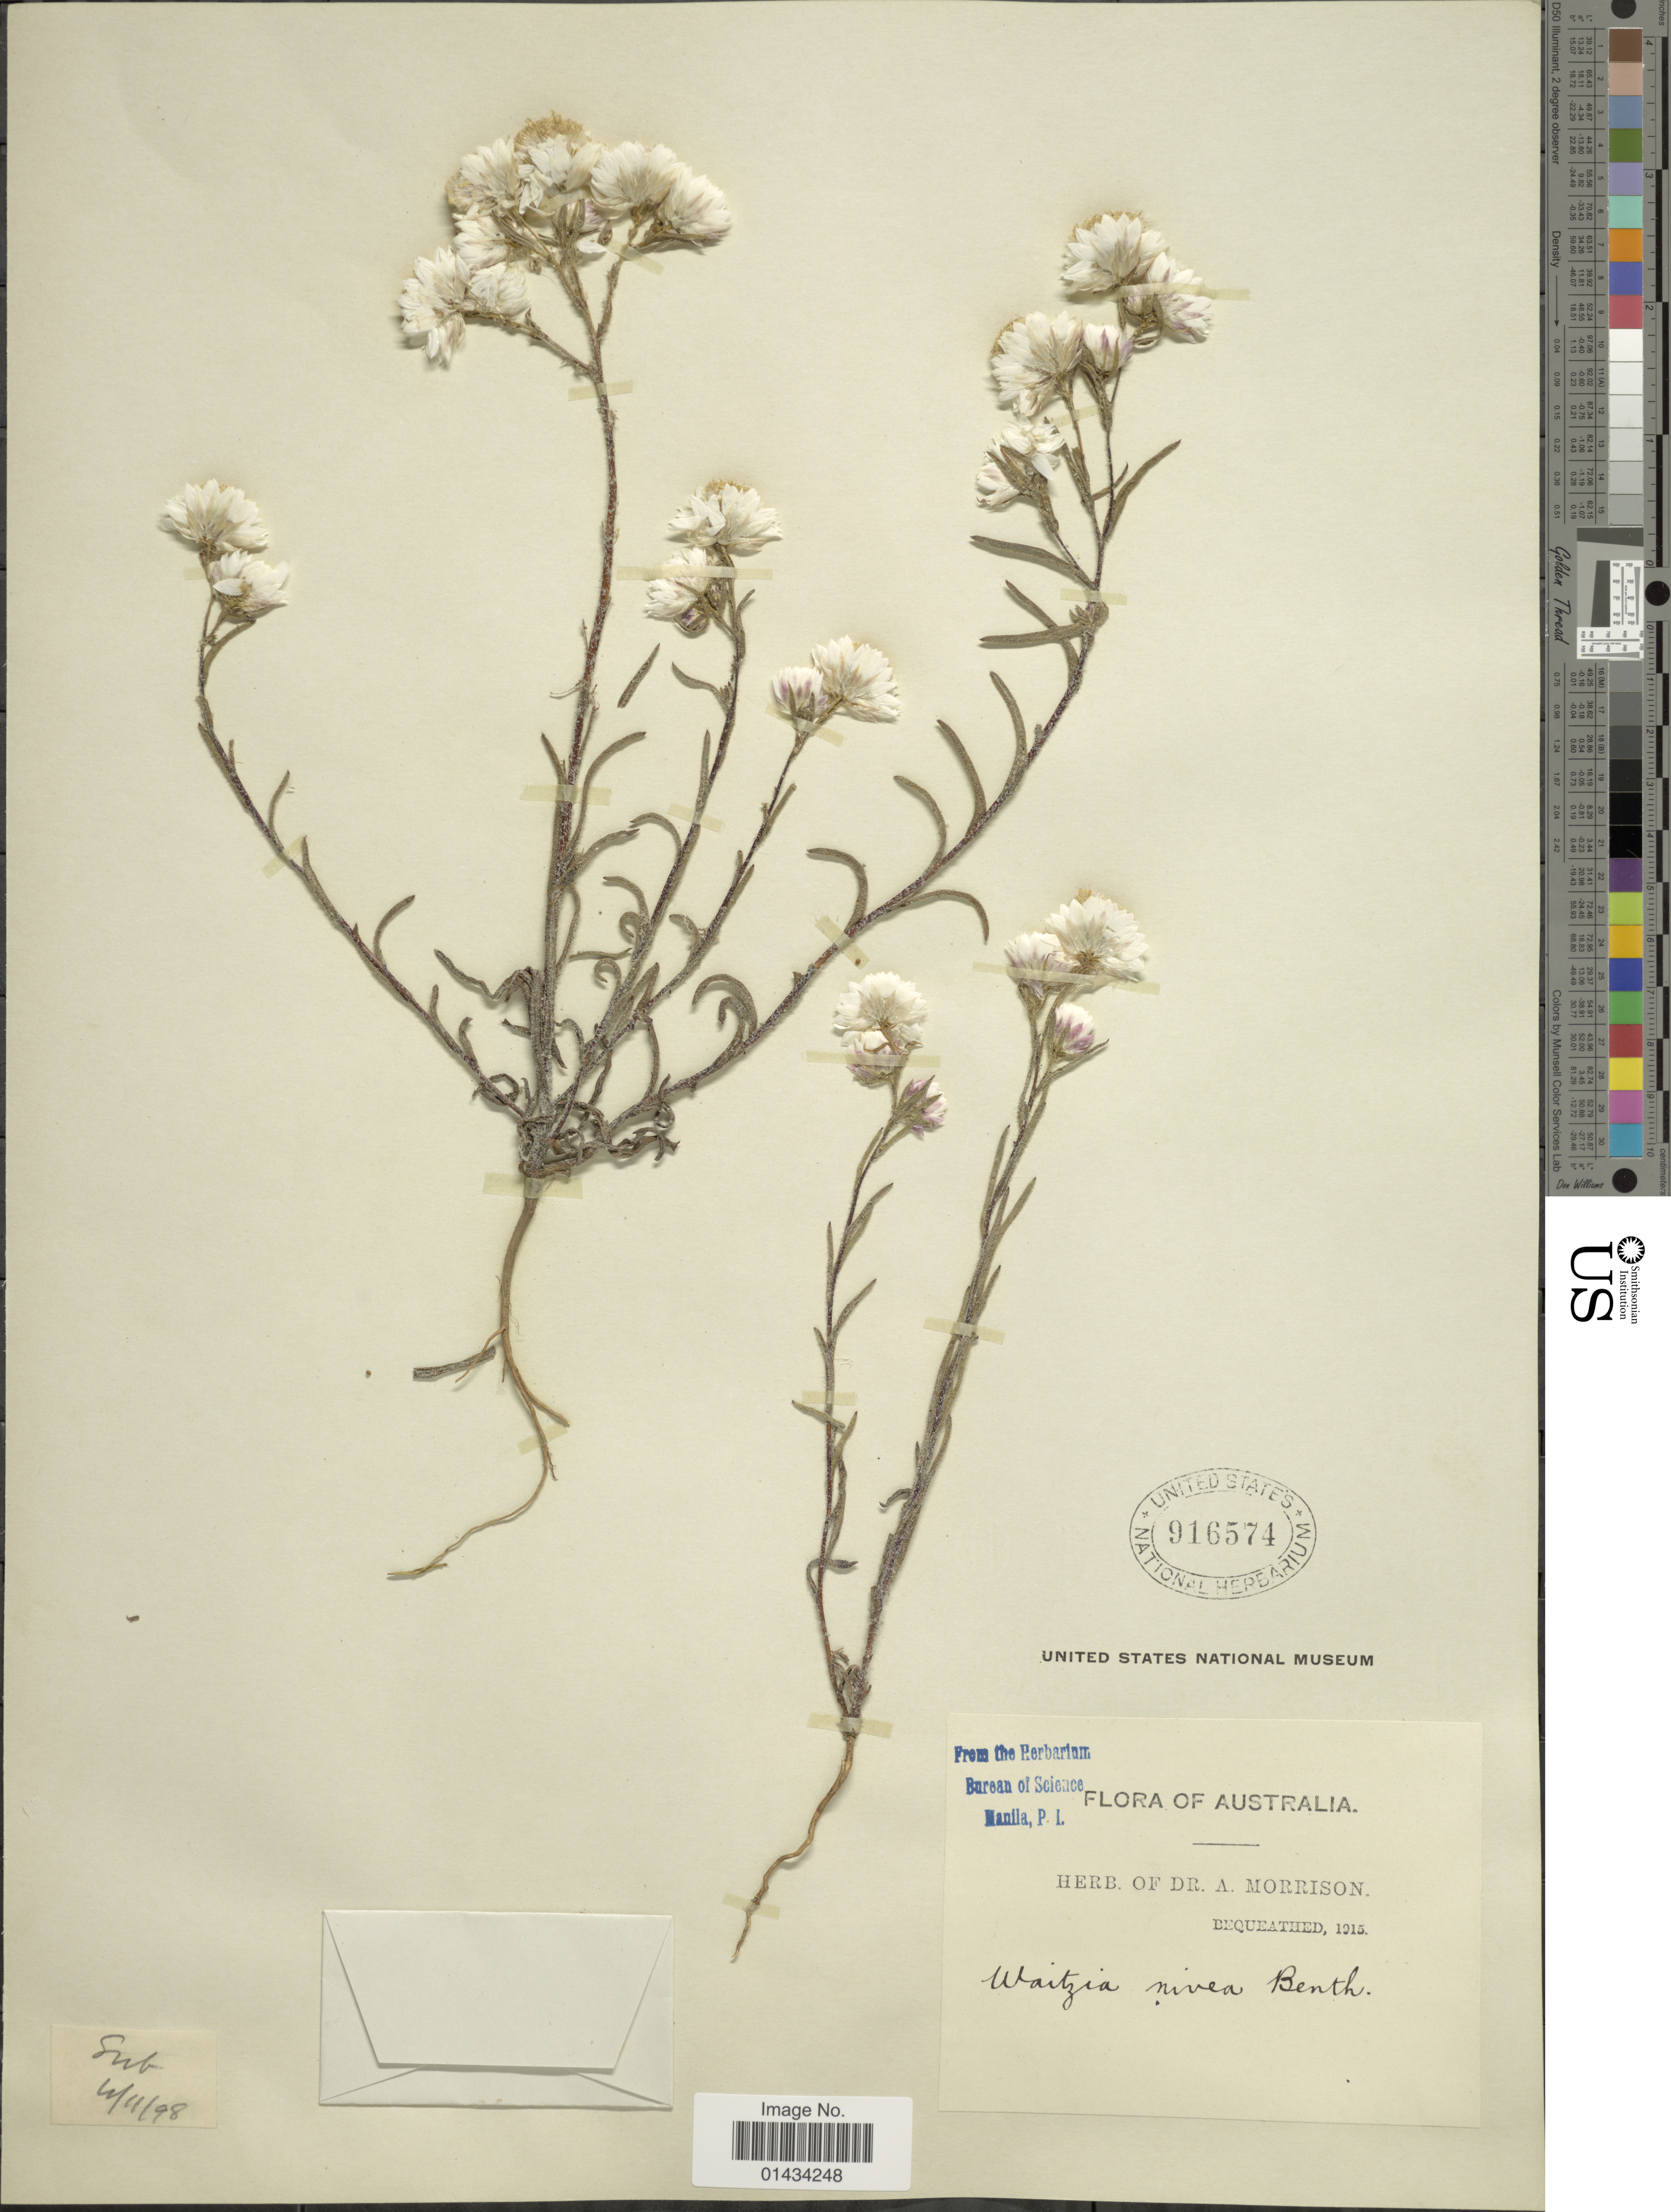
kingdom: Plantae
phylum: Tracheophyta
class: Magnoliopsida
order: Asterales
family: Asteraceae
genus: Waitzia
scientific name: Waitzia nivea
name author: Benth.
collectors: ex herb. Dr. A. Morrison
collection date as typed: Transcribed d/m/y: 12/11/98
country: Australia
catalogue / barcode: US 916574